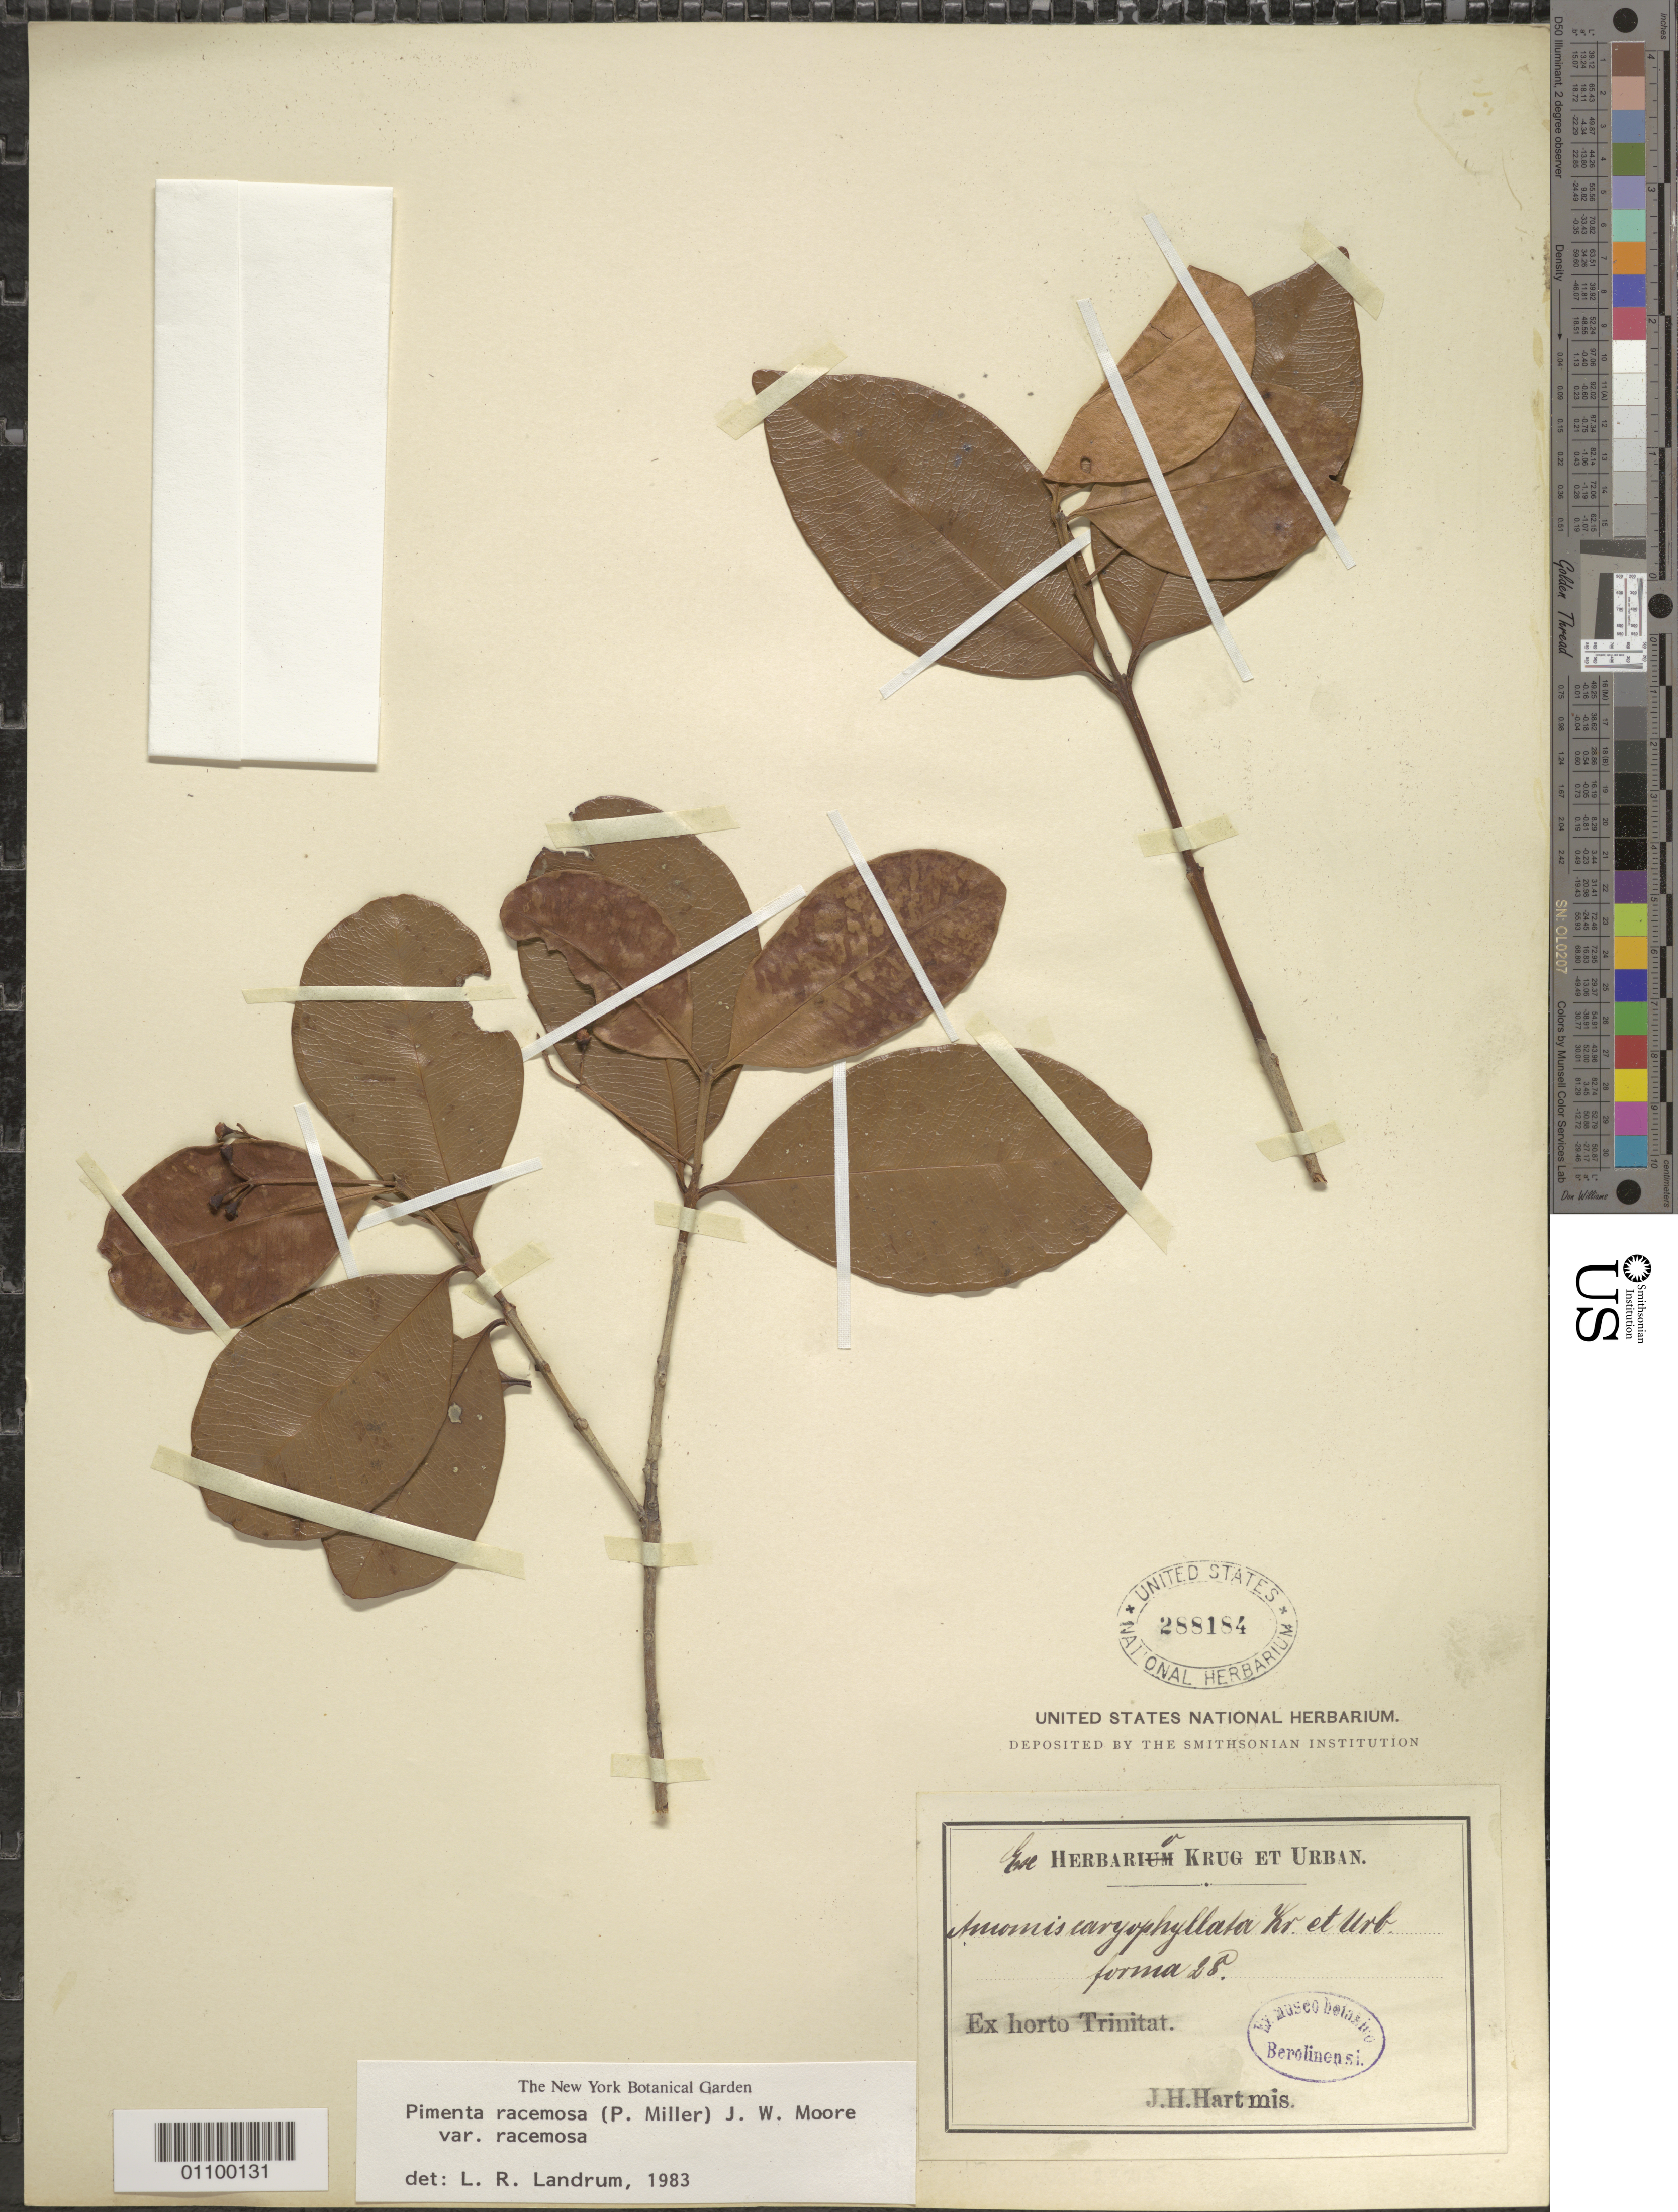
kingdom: Plantae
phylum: Tracheophyta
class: Magnoliopsida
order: Myrtales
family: Myrtaceae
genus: Pimenta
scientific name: Pimenta racemosa var. racemosa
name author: (Mill.) J.W. Moore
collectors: J. H. Hart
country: Trinidad and Tobago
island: Trinidad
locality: Ex horto Trinitat.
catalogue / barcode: US 288184